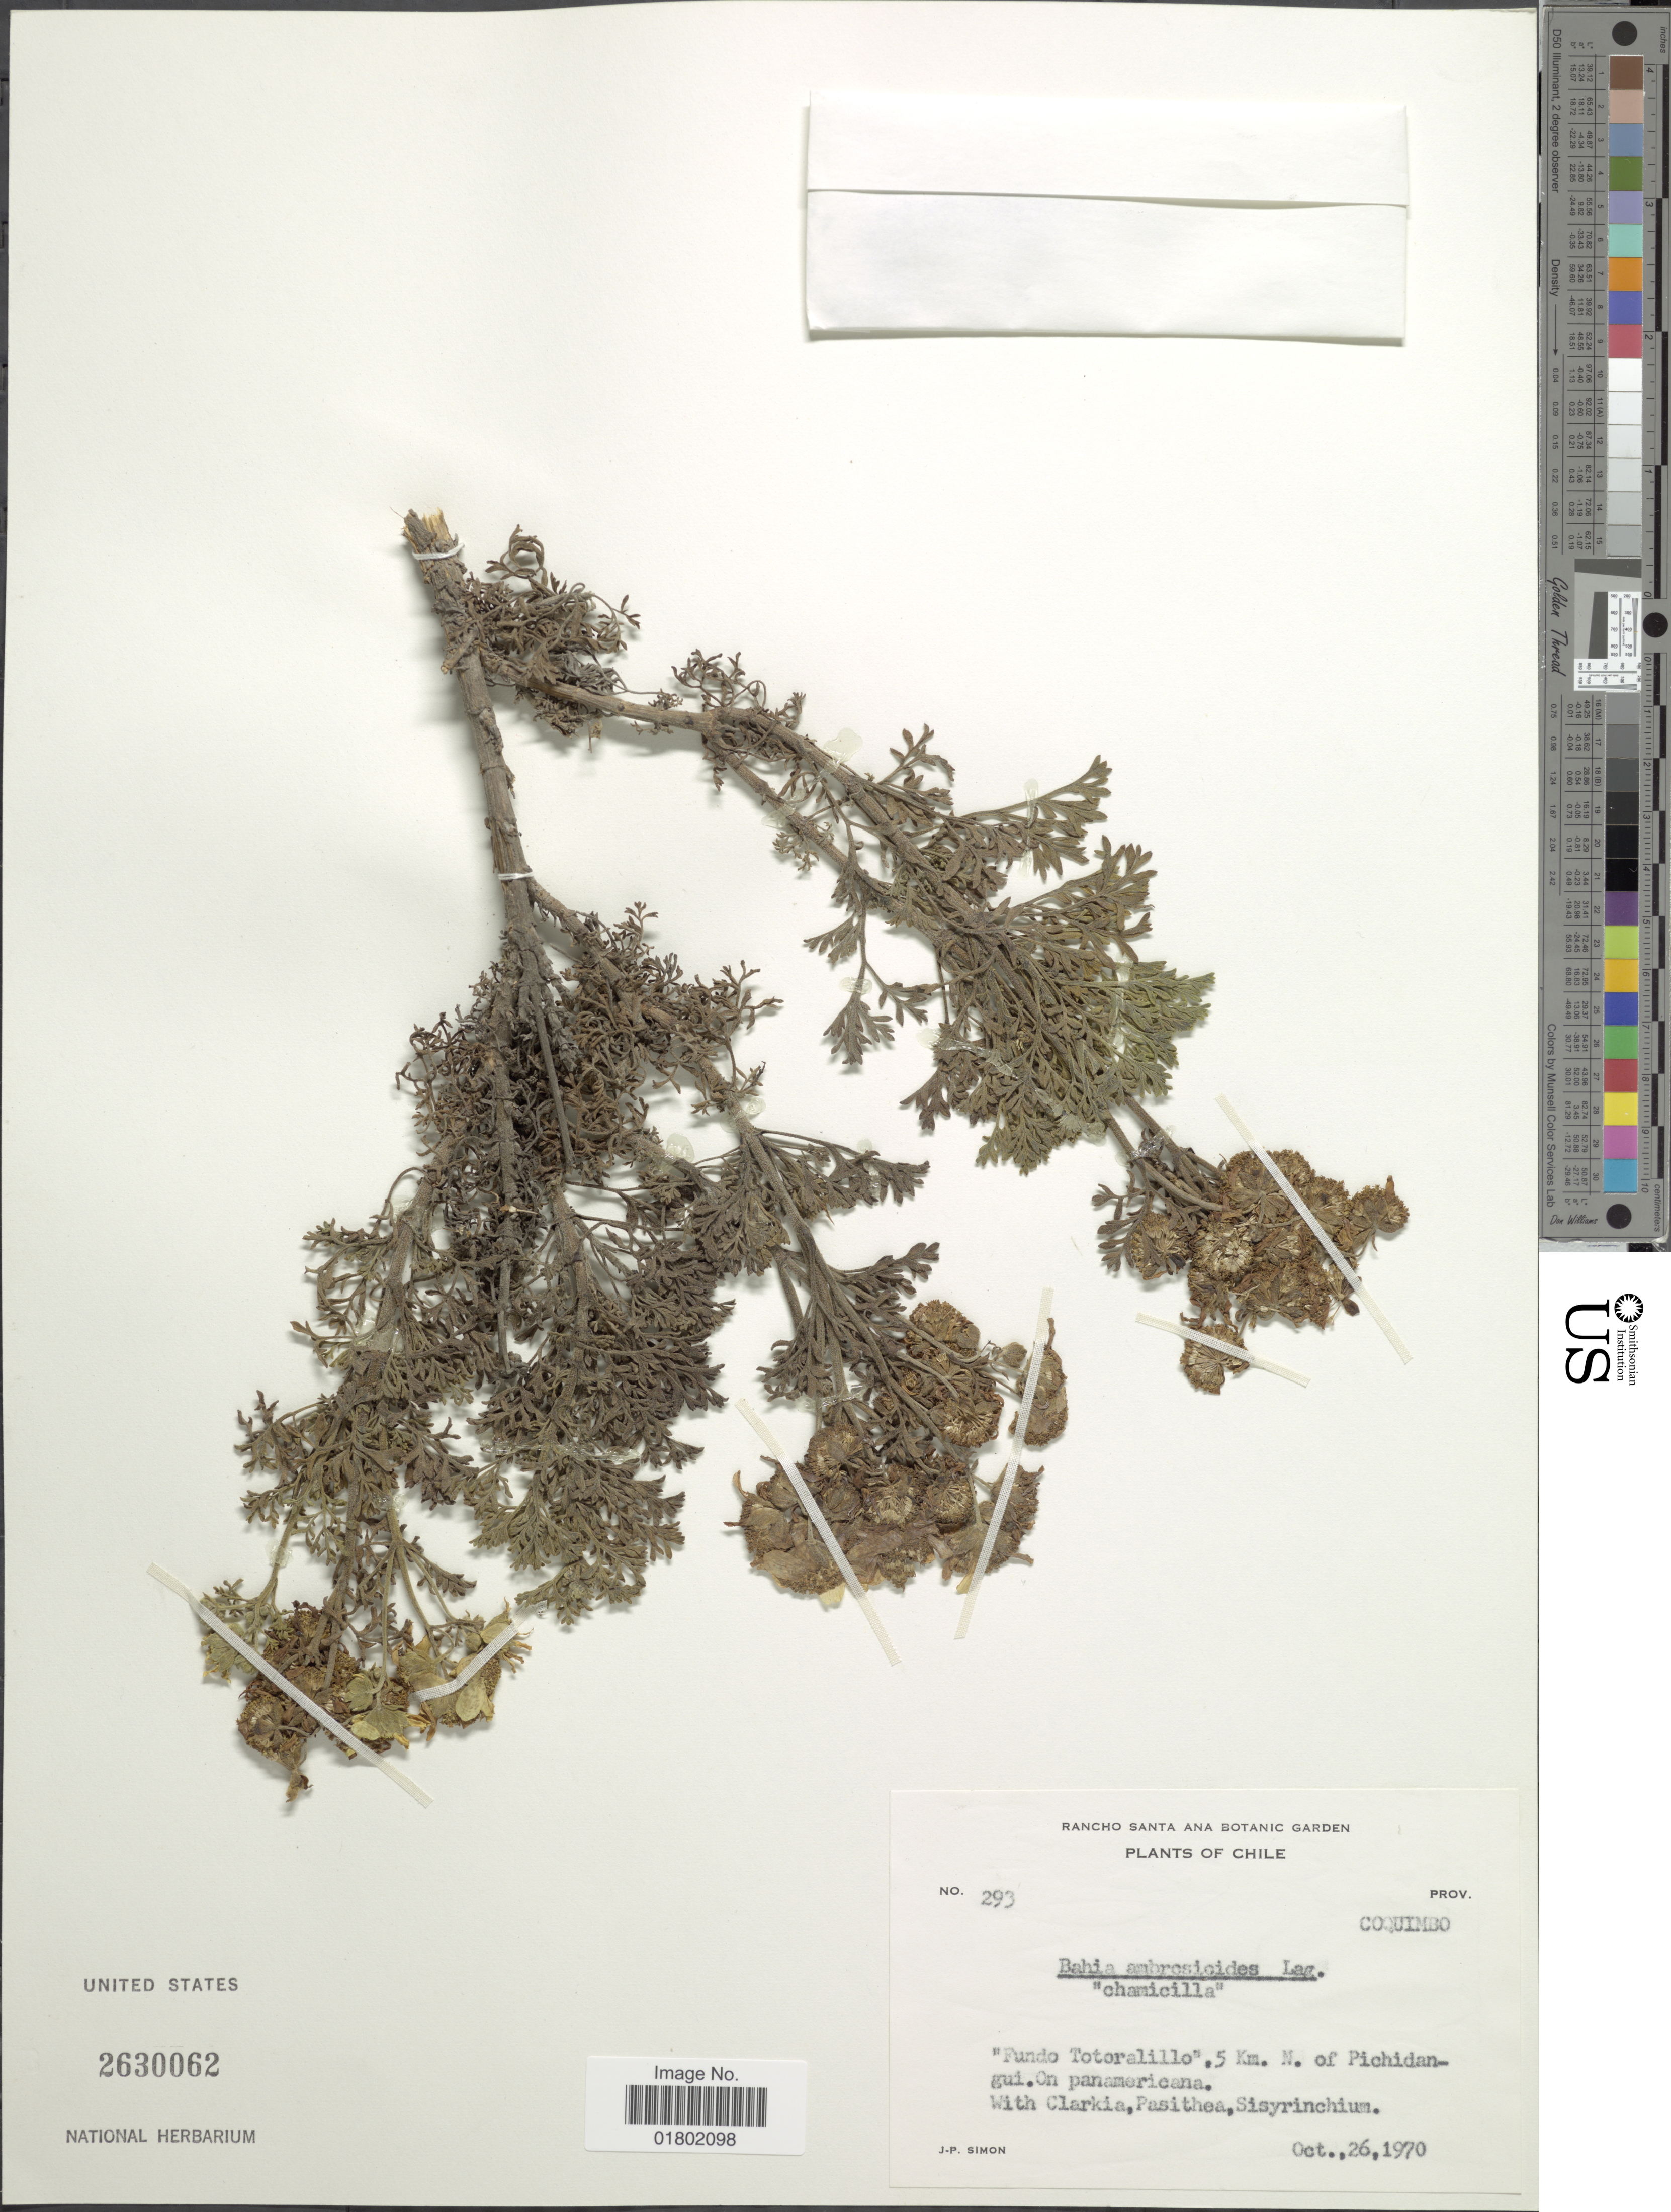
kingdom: Plantae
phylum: Tracheophyta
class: Magnoliopsida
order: Asterales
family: Asteraceae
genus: Bahia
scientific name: Bahia ambrosioides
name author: Lag.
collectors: J.-P. Simon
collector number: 293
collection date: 1970-10-26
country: Chile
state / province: Coquimbo (IV)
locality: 5 Km. N. of Pichidangui, On Panamericaa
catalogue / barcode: US 2630062